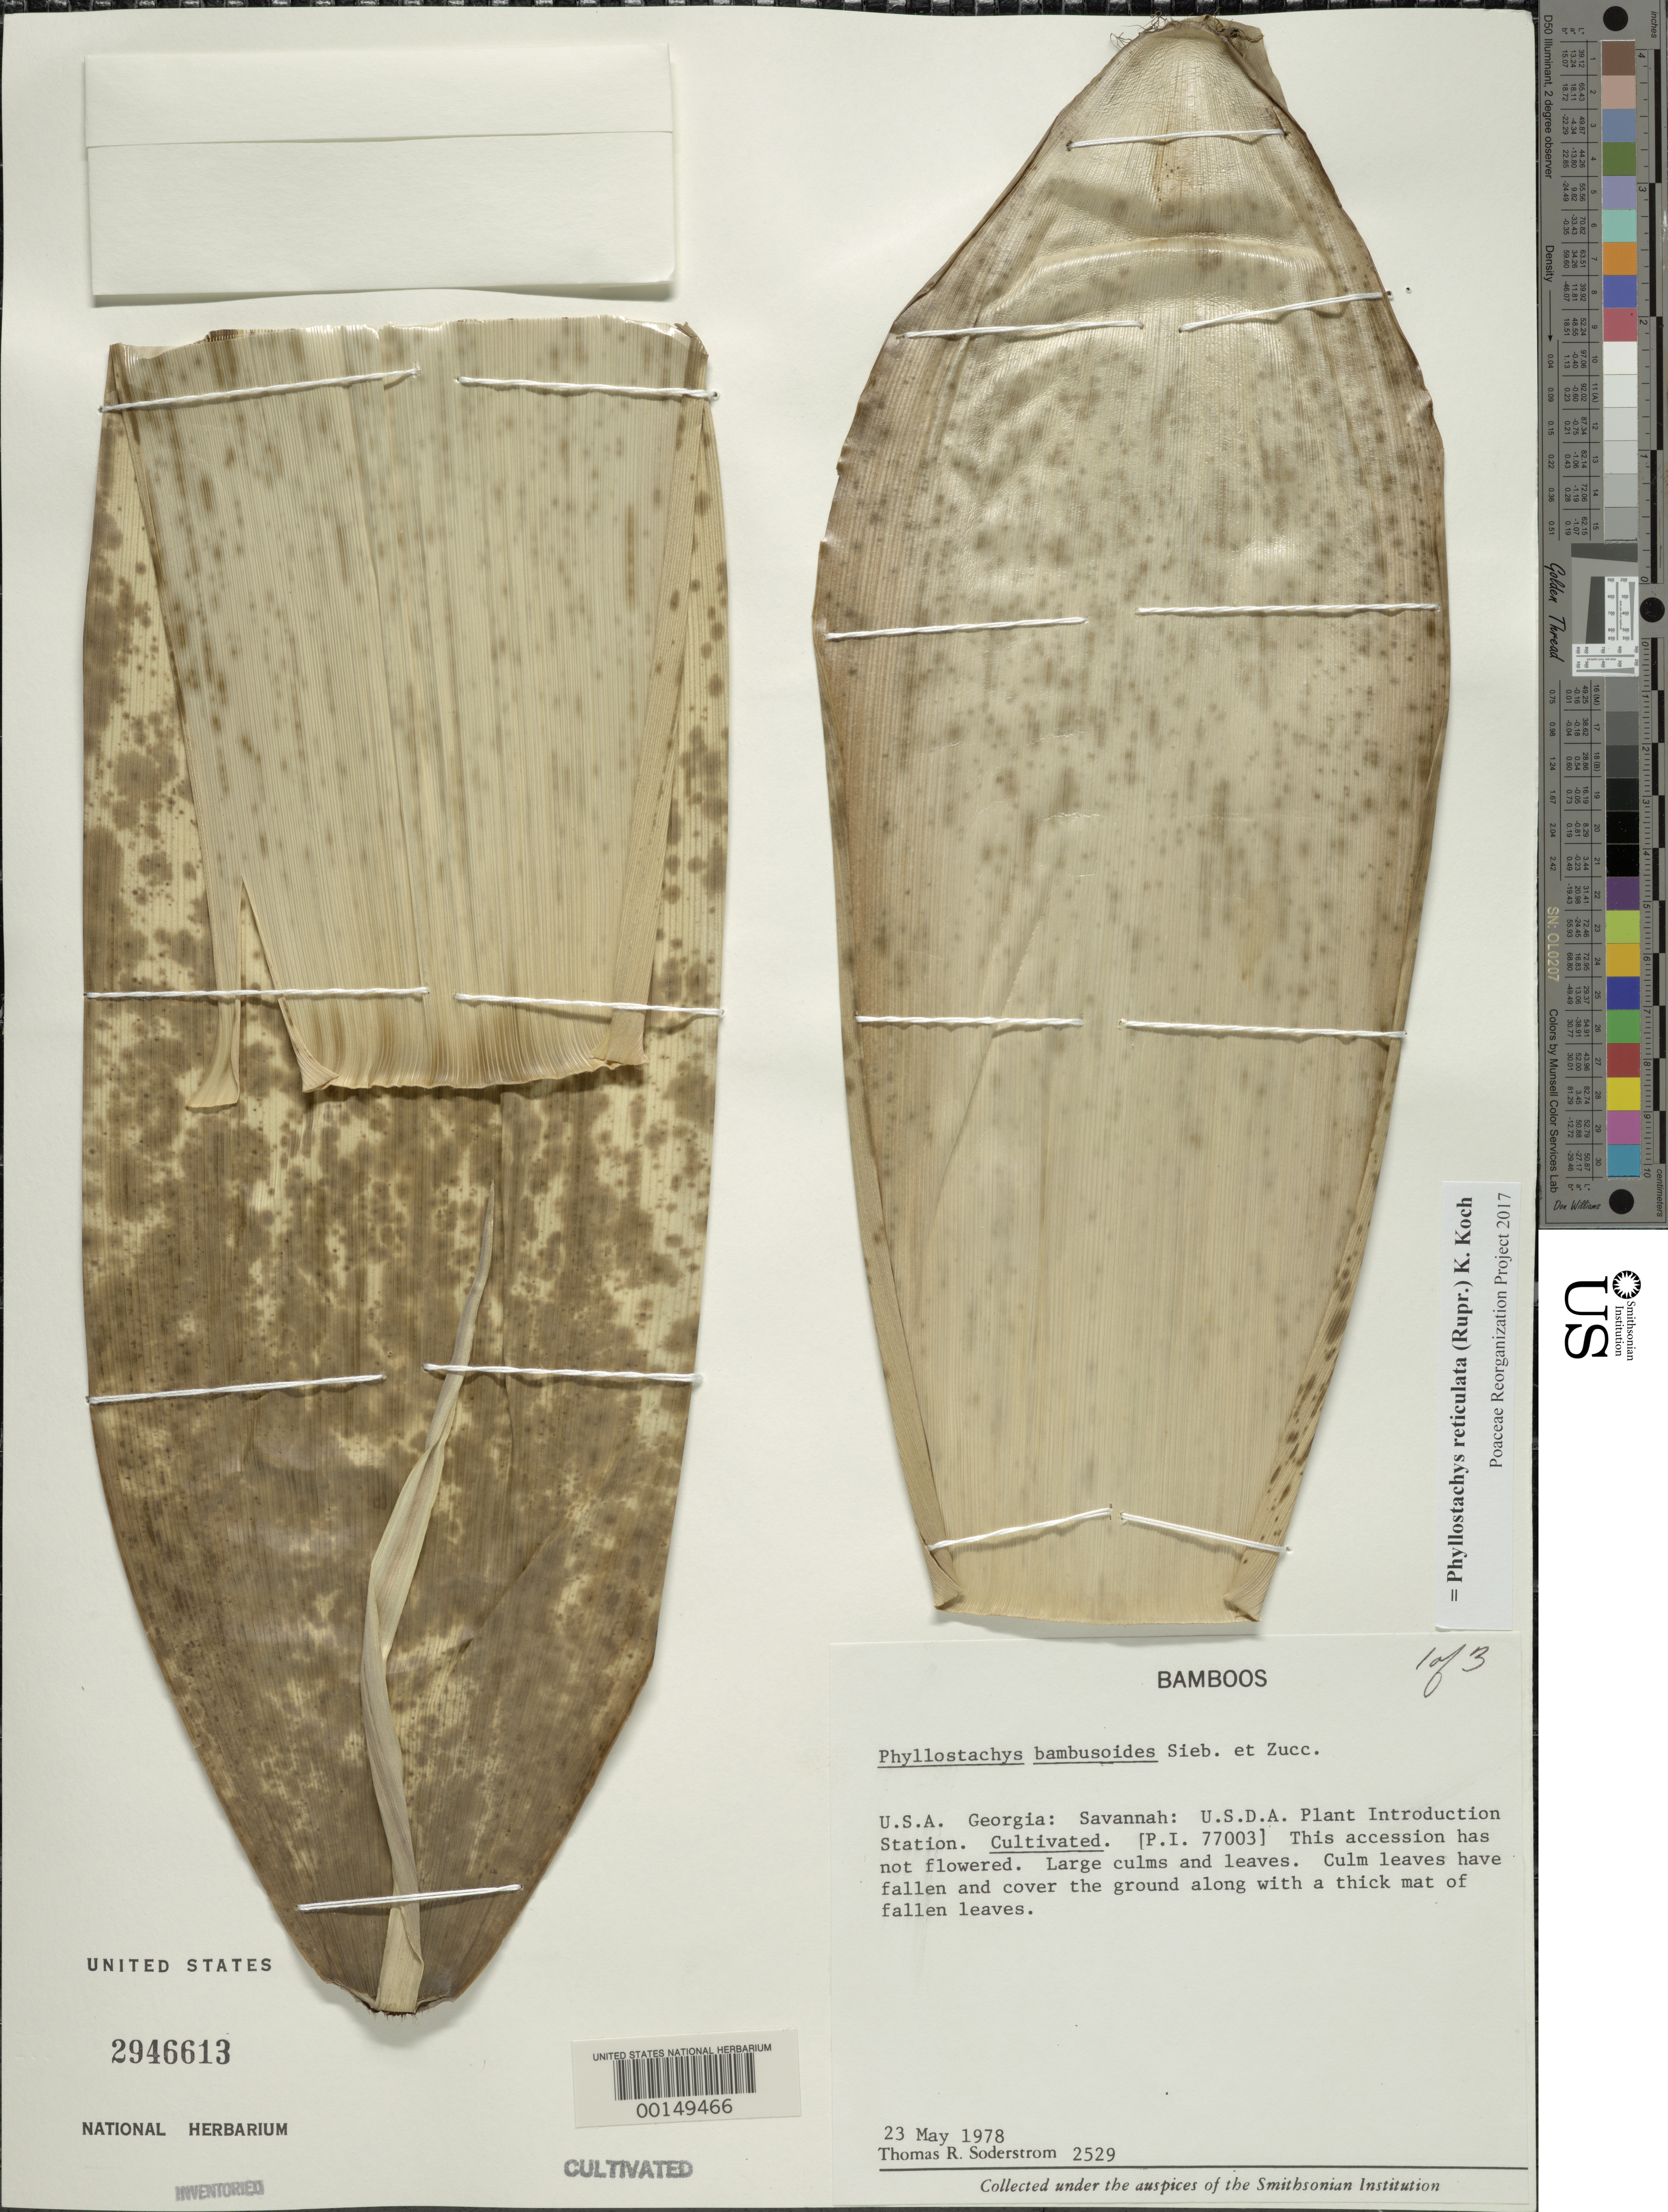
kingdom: Plantae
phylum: Tracheophyta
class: Liliopsida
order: Poales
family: Poaceae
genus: Phyllostachys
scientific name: Phyllostachys reticulata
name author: (Rupr.) K. Koch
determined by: Poaceae Reorganization Project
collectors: T. R. Soderstrom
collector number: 2529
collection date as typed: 23 May 1978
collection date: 1978-05-23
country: United States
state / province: Georgia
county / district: Chatham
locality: Savannah, usda p.i. station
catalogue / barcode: US 2946613